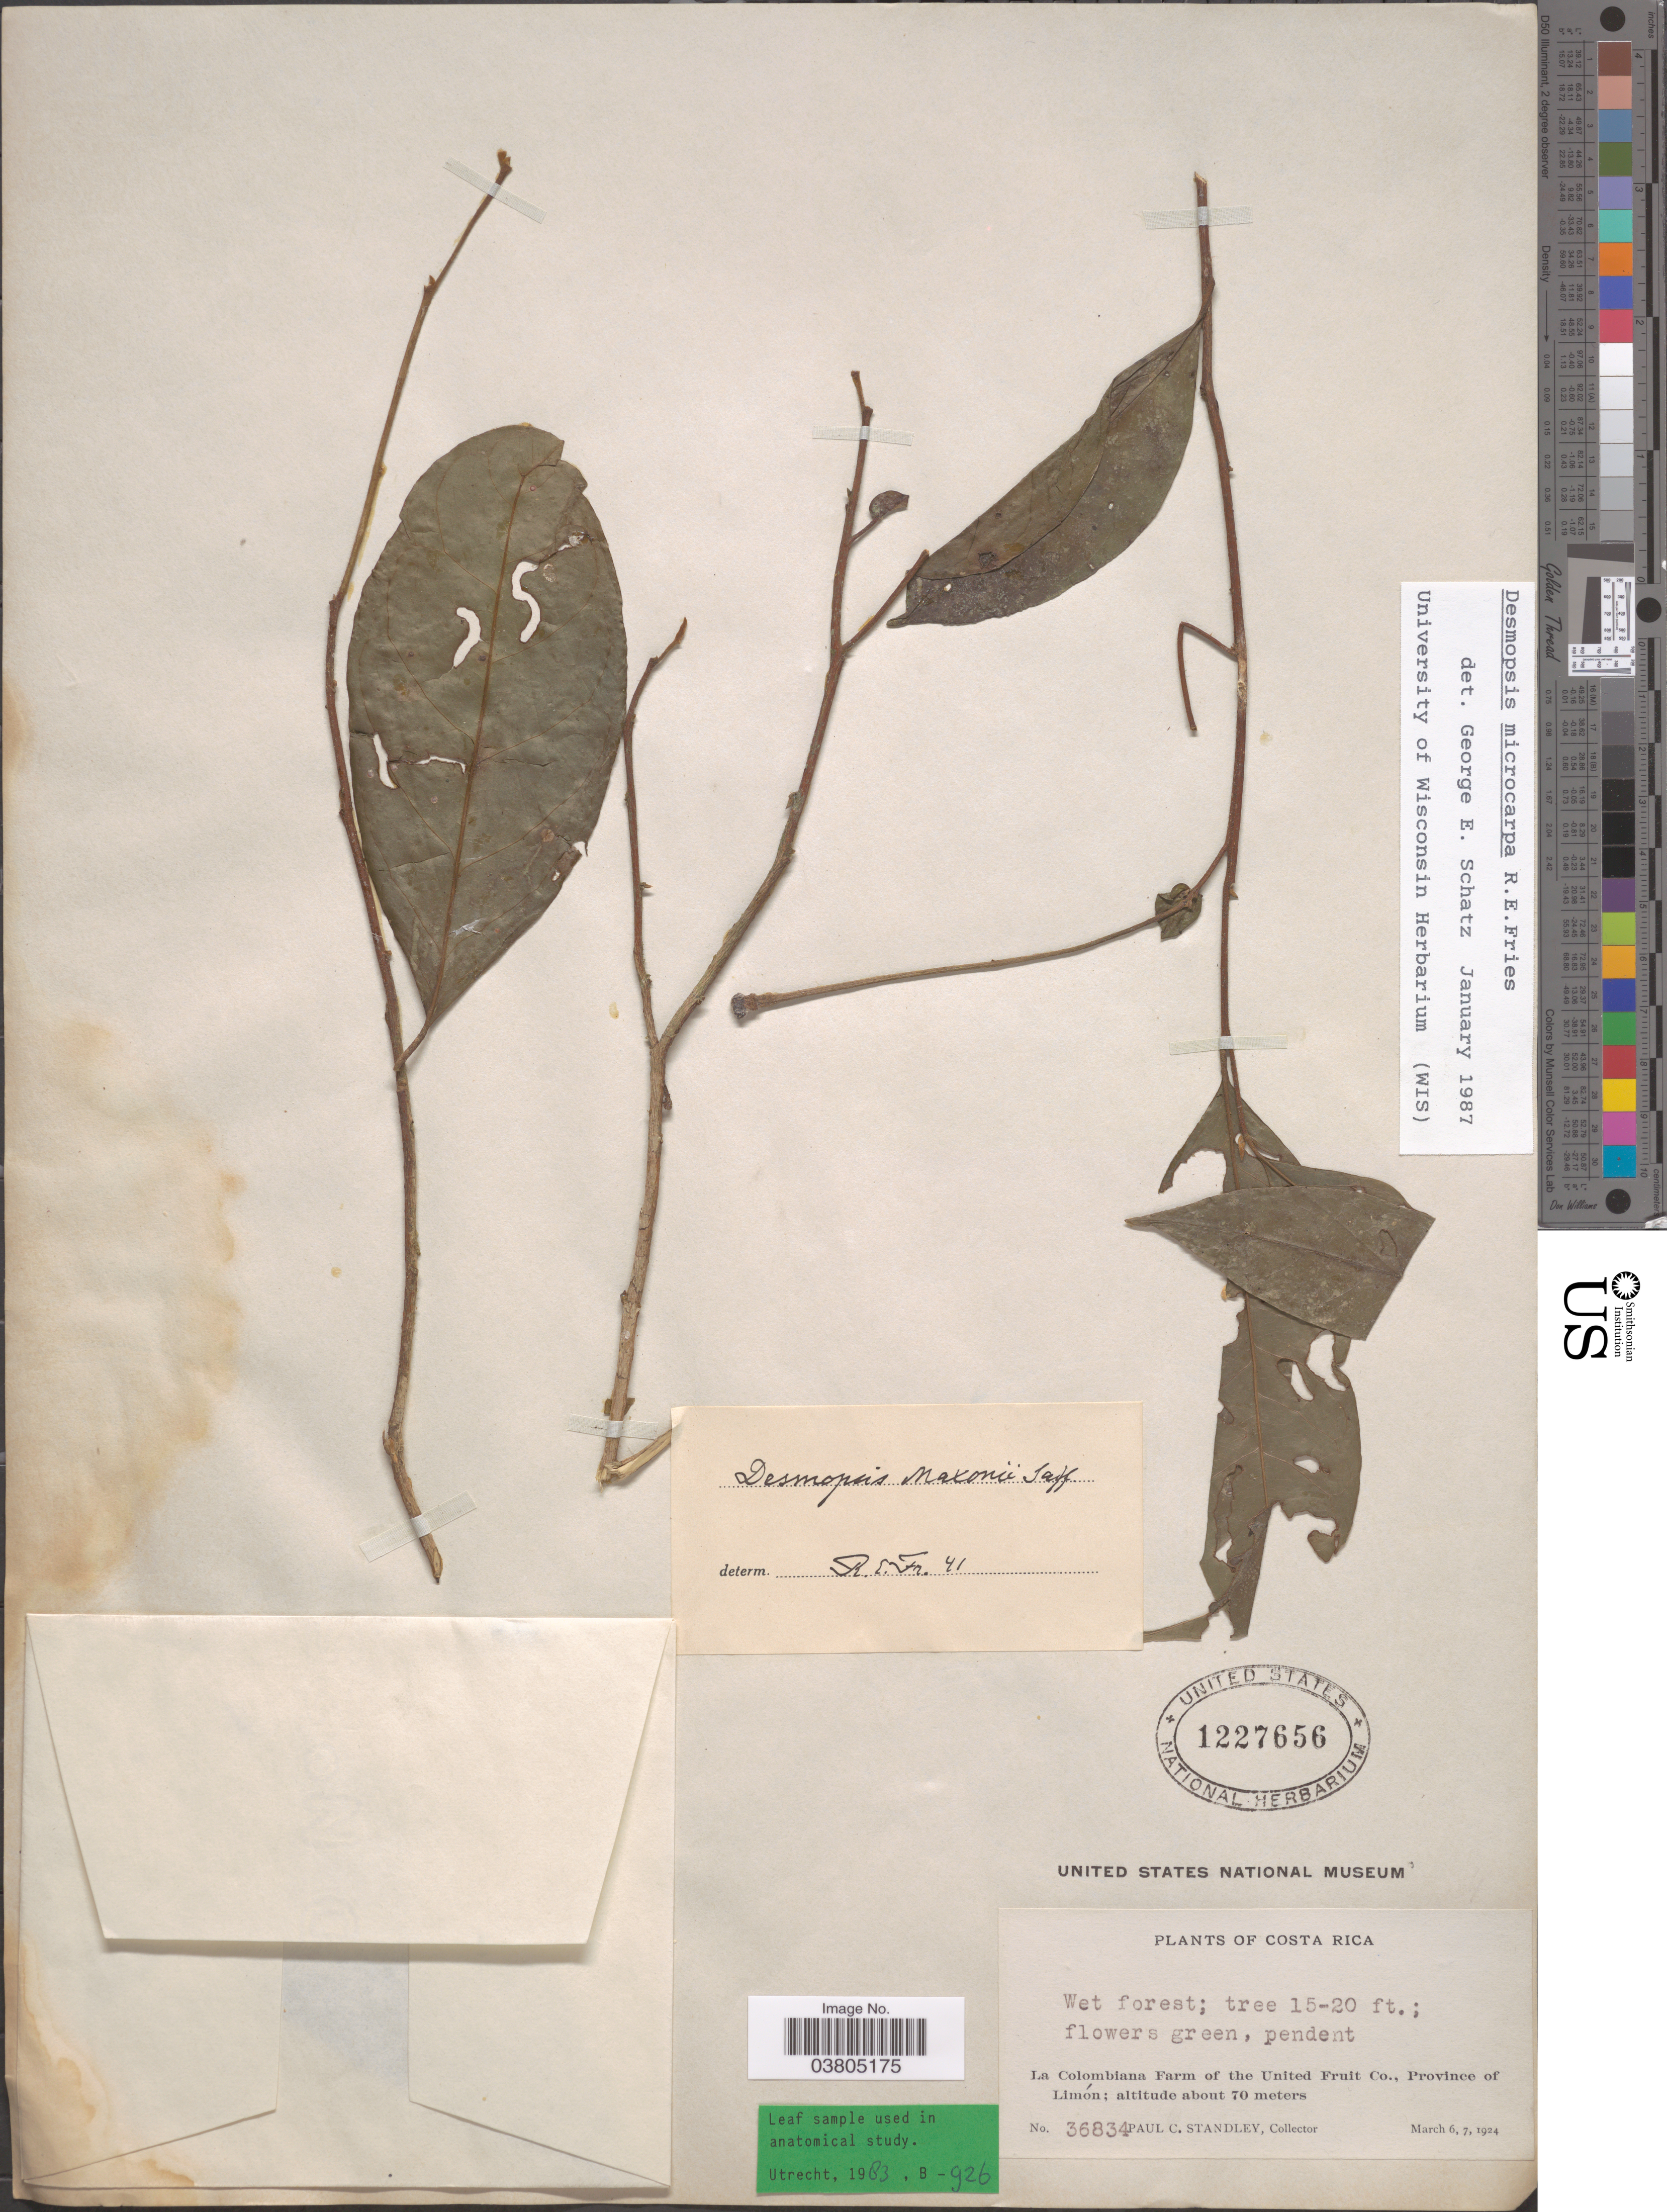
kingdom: Plantae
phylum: Tracheophyta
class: Magnoliopsida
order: Magnoliales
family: Annonaceae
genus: Desmopsis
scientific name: Desmopsis microcarpa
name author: R.E. Fr.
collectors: P. C. Standley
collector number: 36834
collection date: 1924-03-06/1924-03-07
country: Costa Rica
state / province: Limón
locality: La Colombiana Farm of the United Fruit Co.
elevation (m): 70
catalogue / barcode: US 1227656